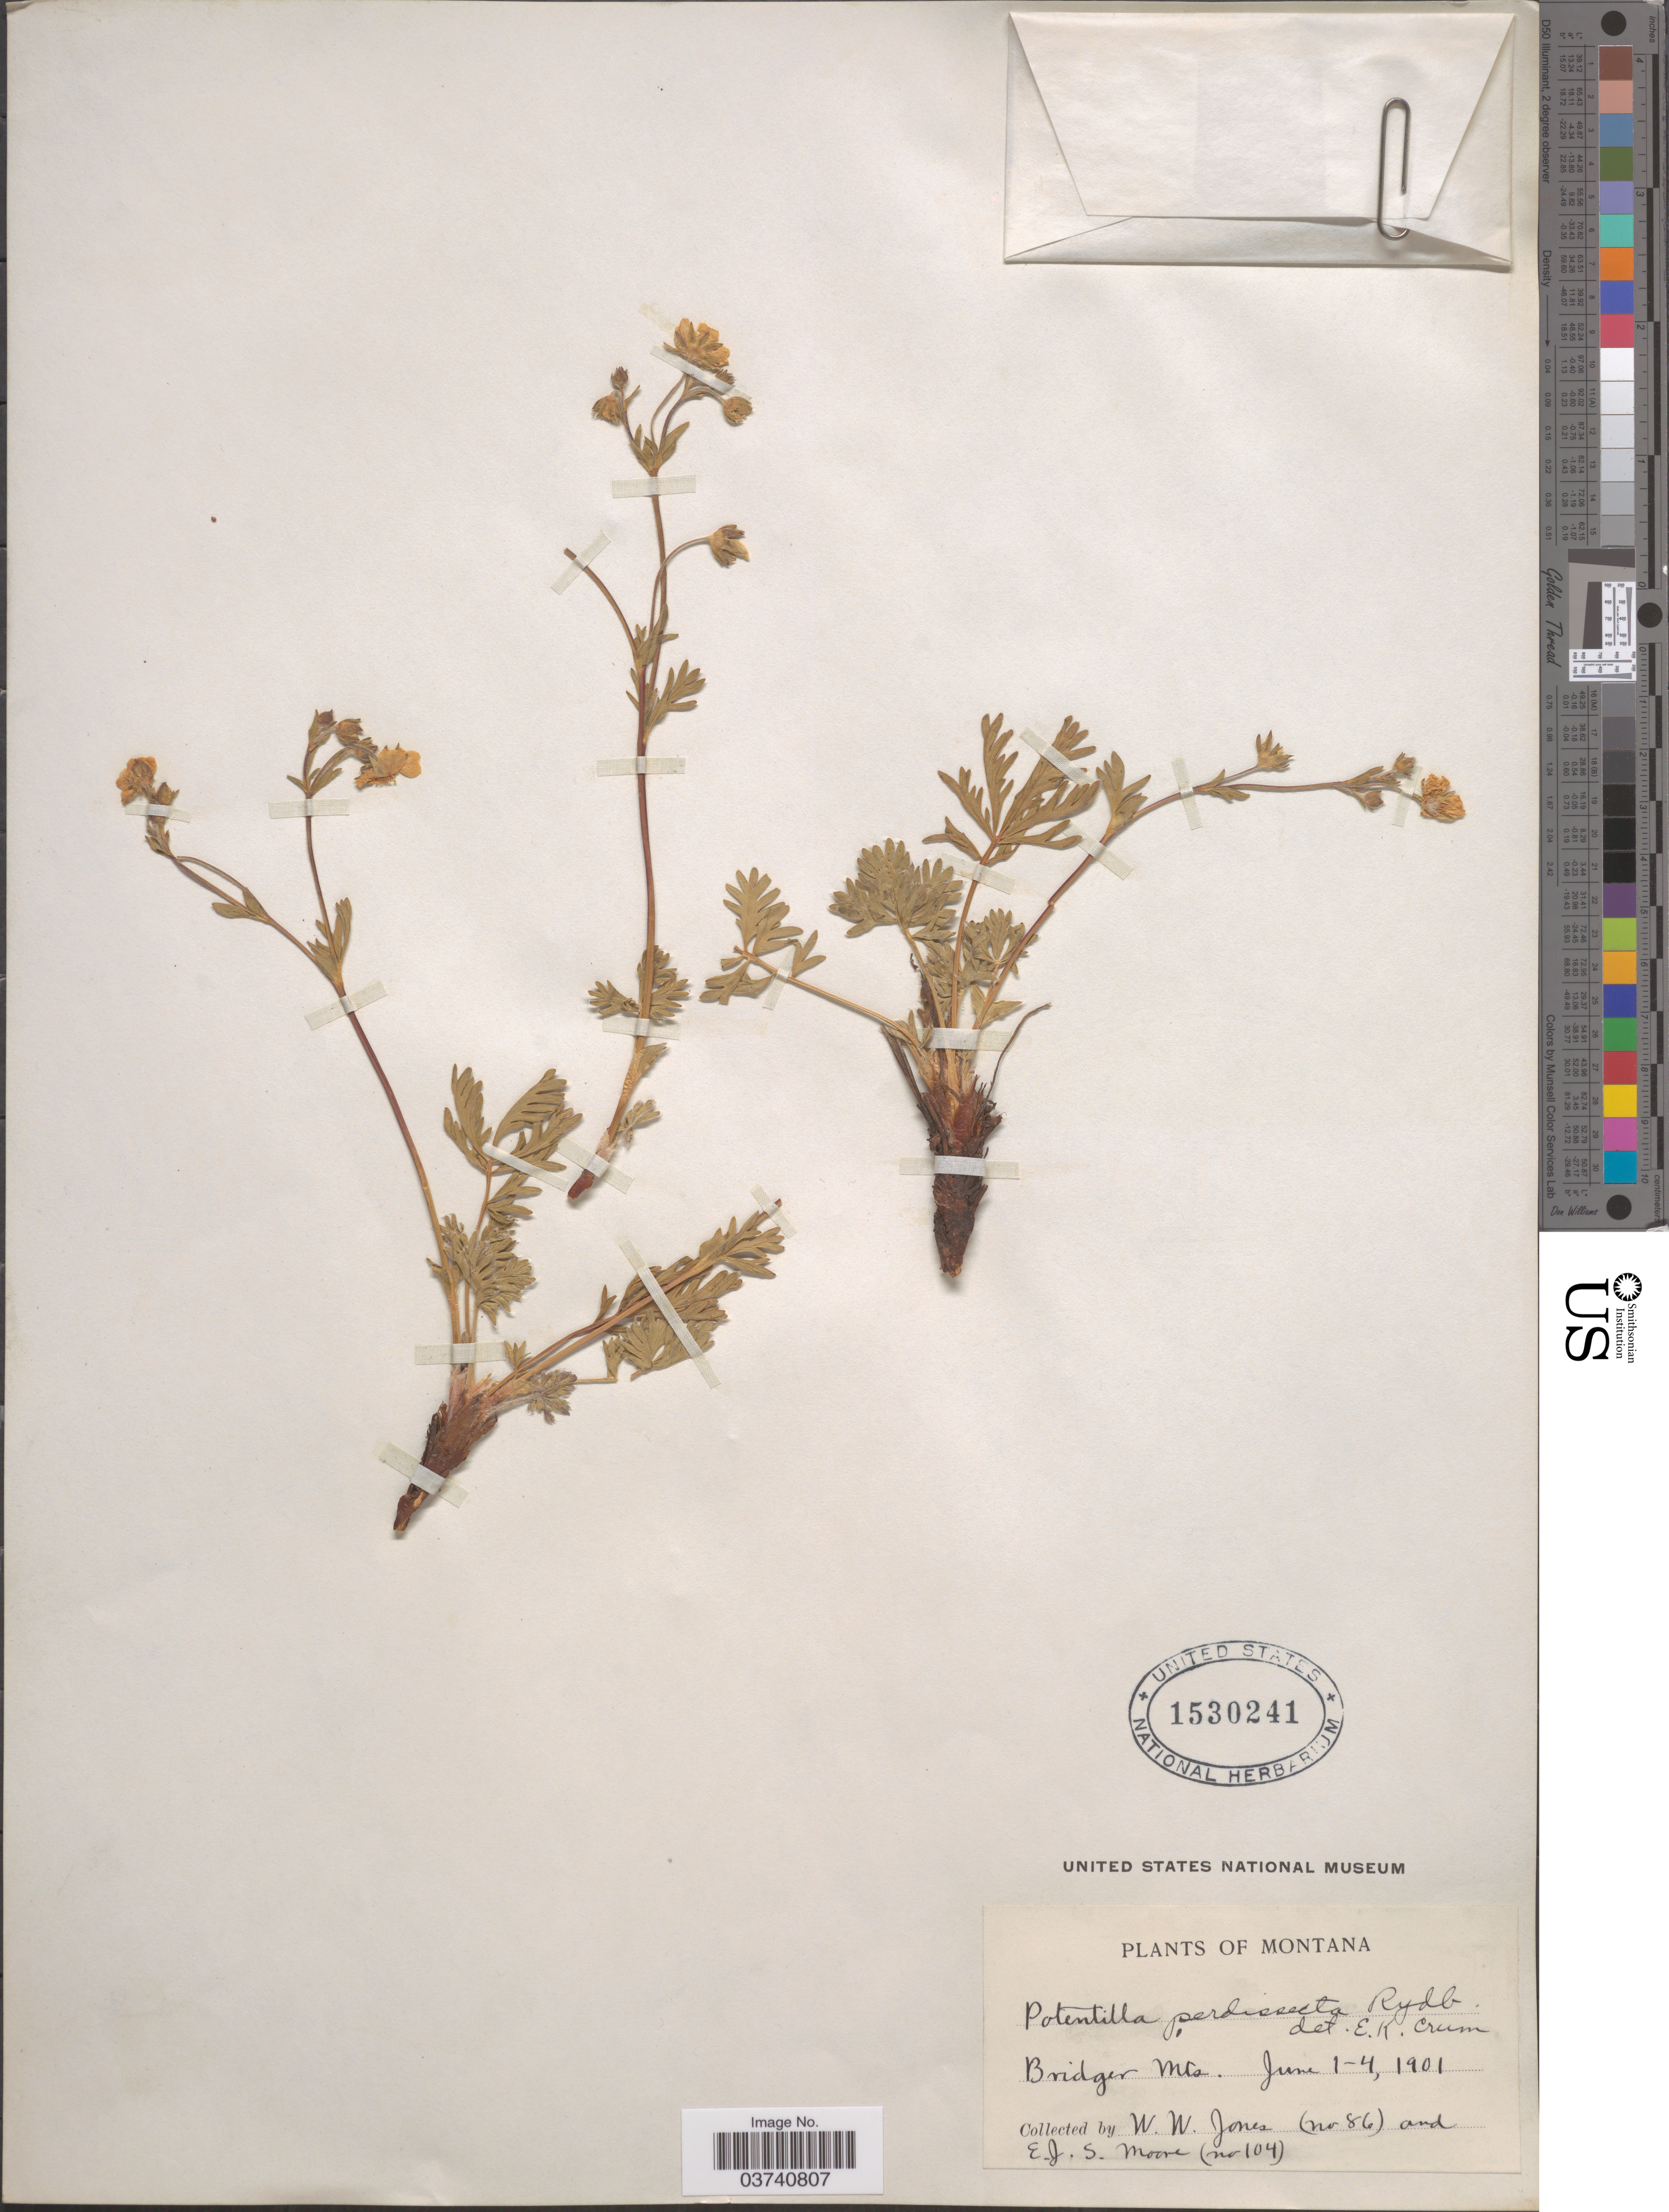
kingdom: Plantae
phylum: Tracheophyta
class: Magnoliopsida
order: Rosales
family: Rosaceae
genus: Potentilla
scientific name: Potentilla perdissecta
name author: Rydb.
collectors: W. W. Jones & E. Moore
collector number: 86/104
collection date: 1901-06-01/1901-06-04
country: United States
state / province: Montana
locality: Bridger Mts.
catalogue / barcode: US 1530241